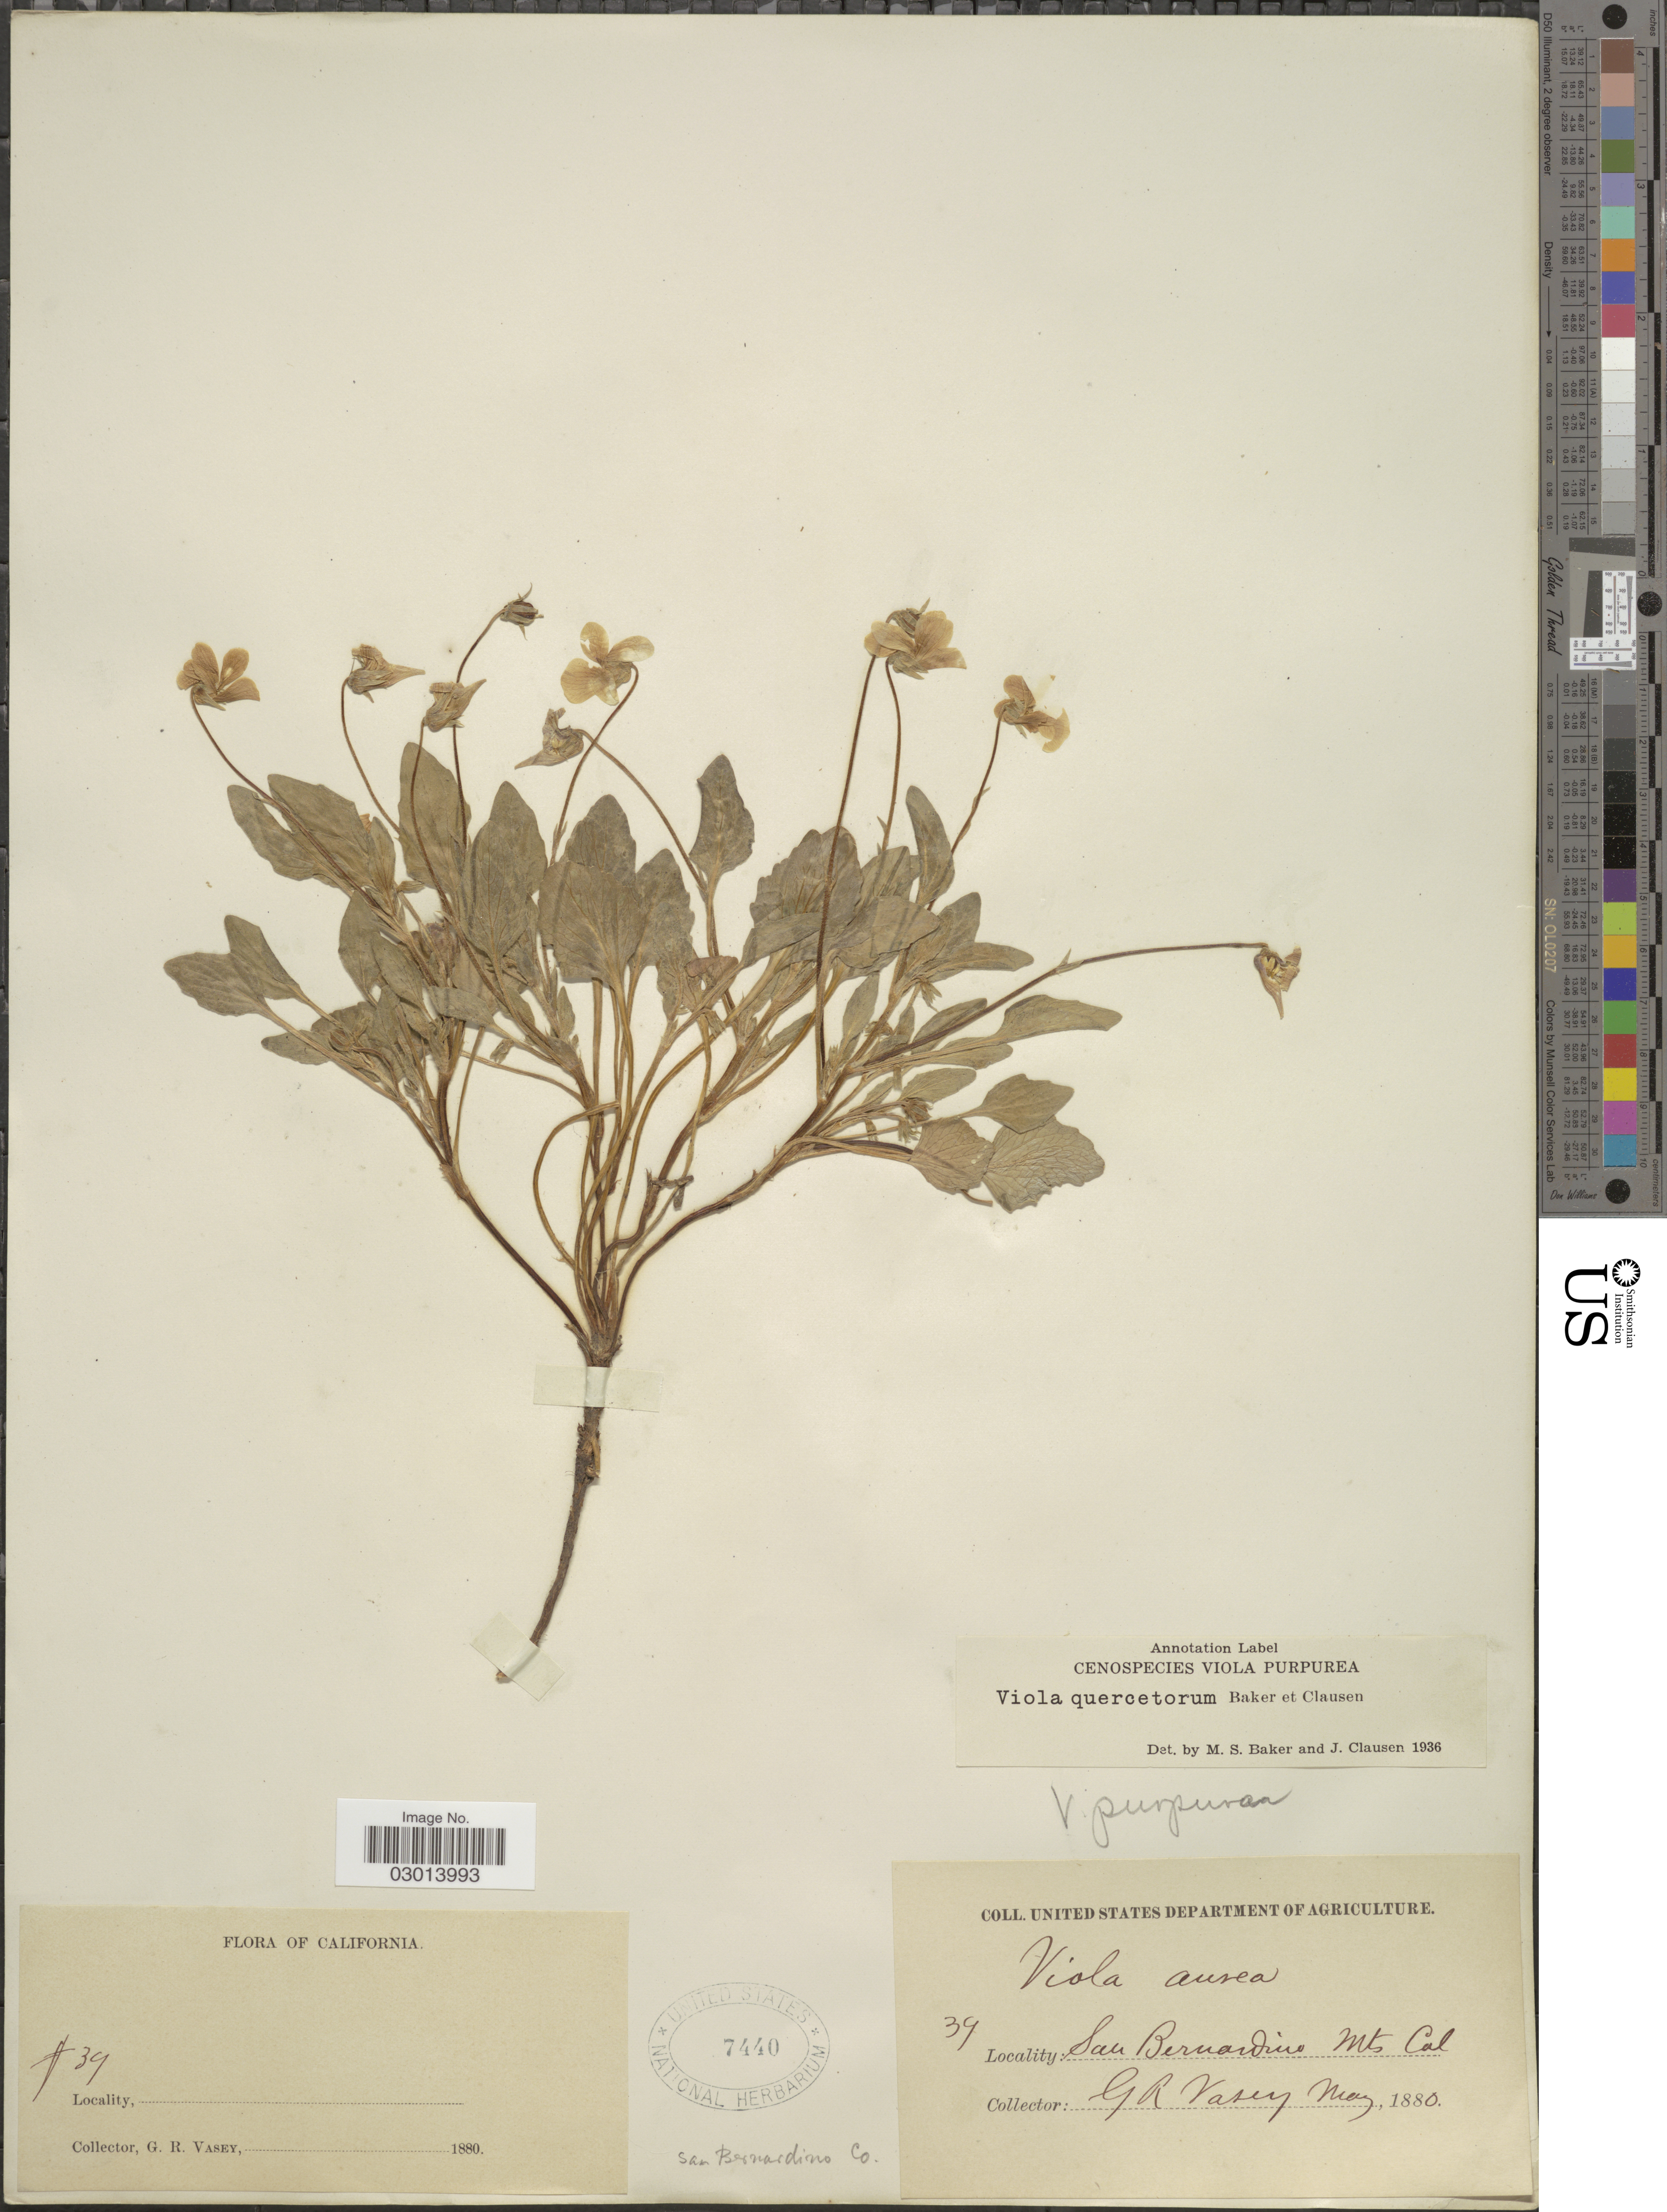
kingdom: Plantae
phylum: Tracheophyta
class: Magnoliopsida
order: Malpighiales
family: Violaceae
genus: Viola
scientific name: Viola quercetorum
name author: M.S. Baker & J.C. Clausen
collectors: G. R. Vasey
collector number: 39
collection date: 1880-05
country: United States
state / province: California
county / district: San Bernardino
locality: San Bernardino Mts. Cal.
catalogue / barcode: US 7440